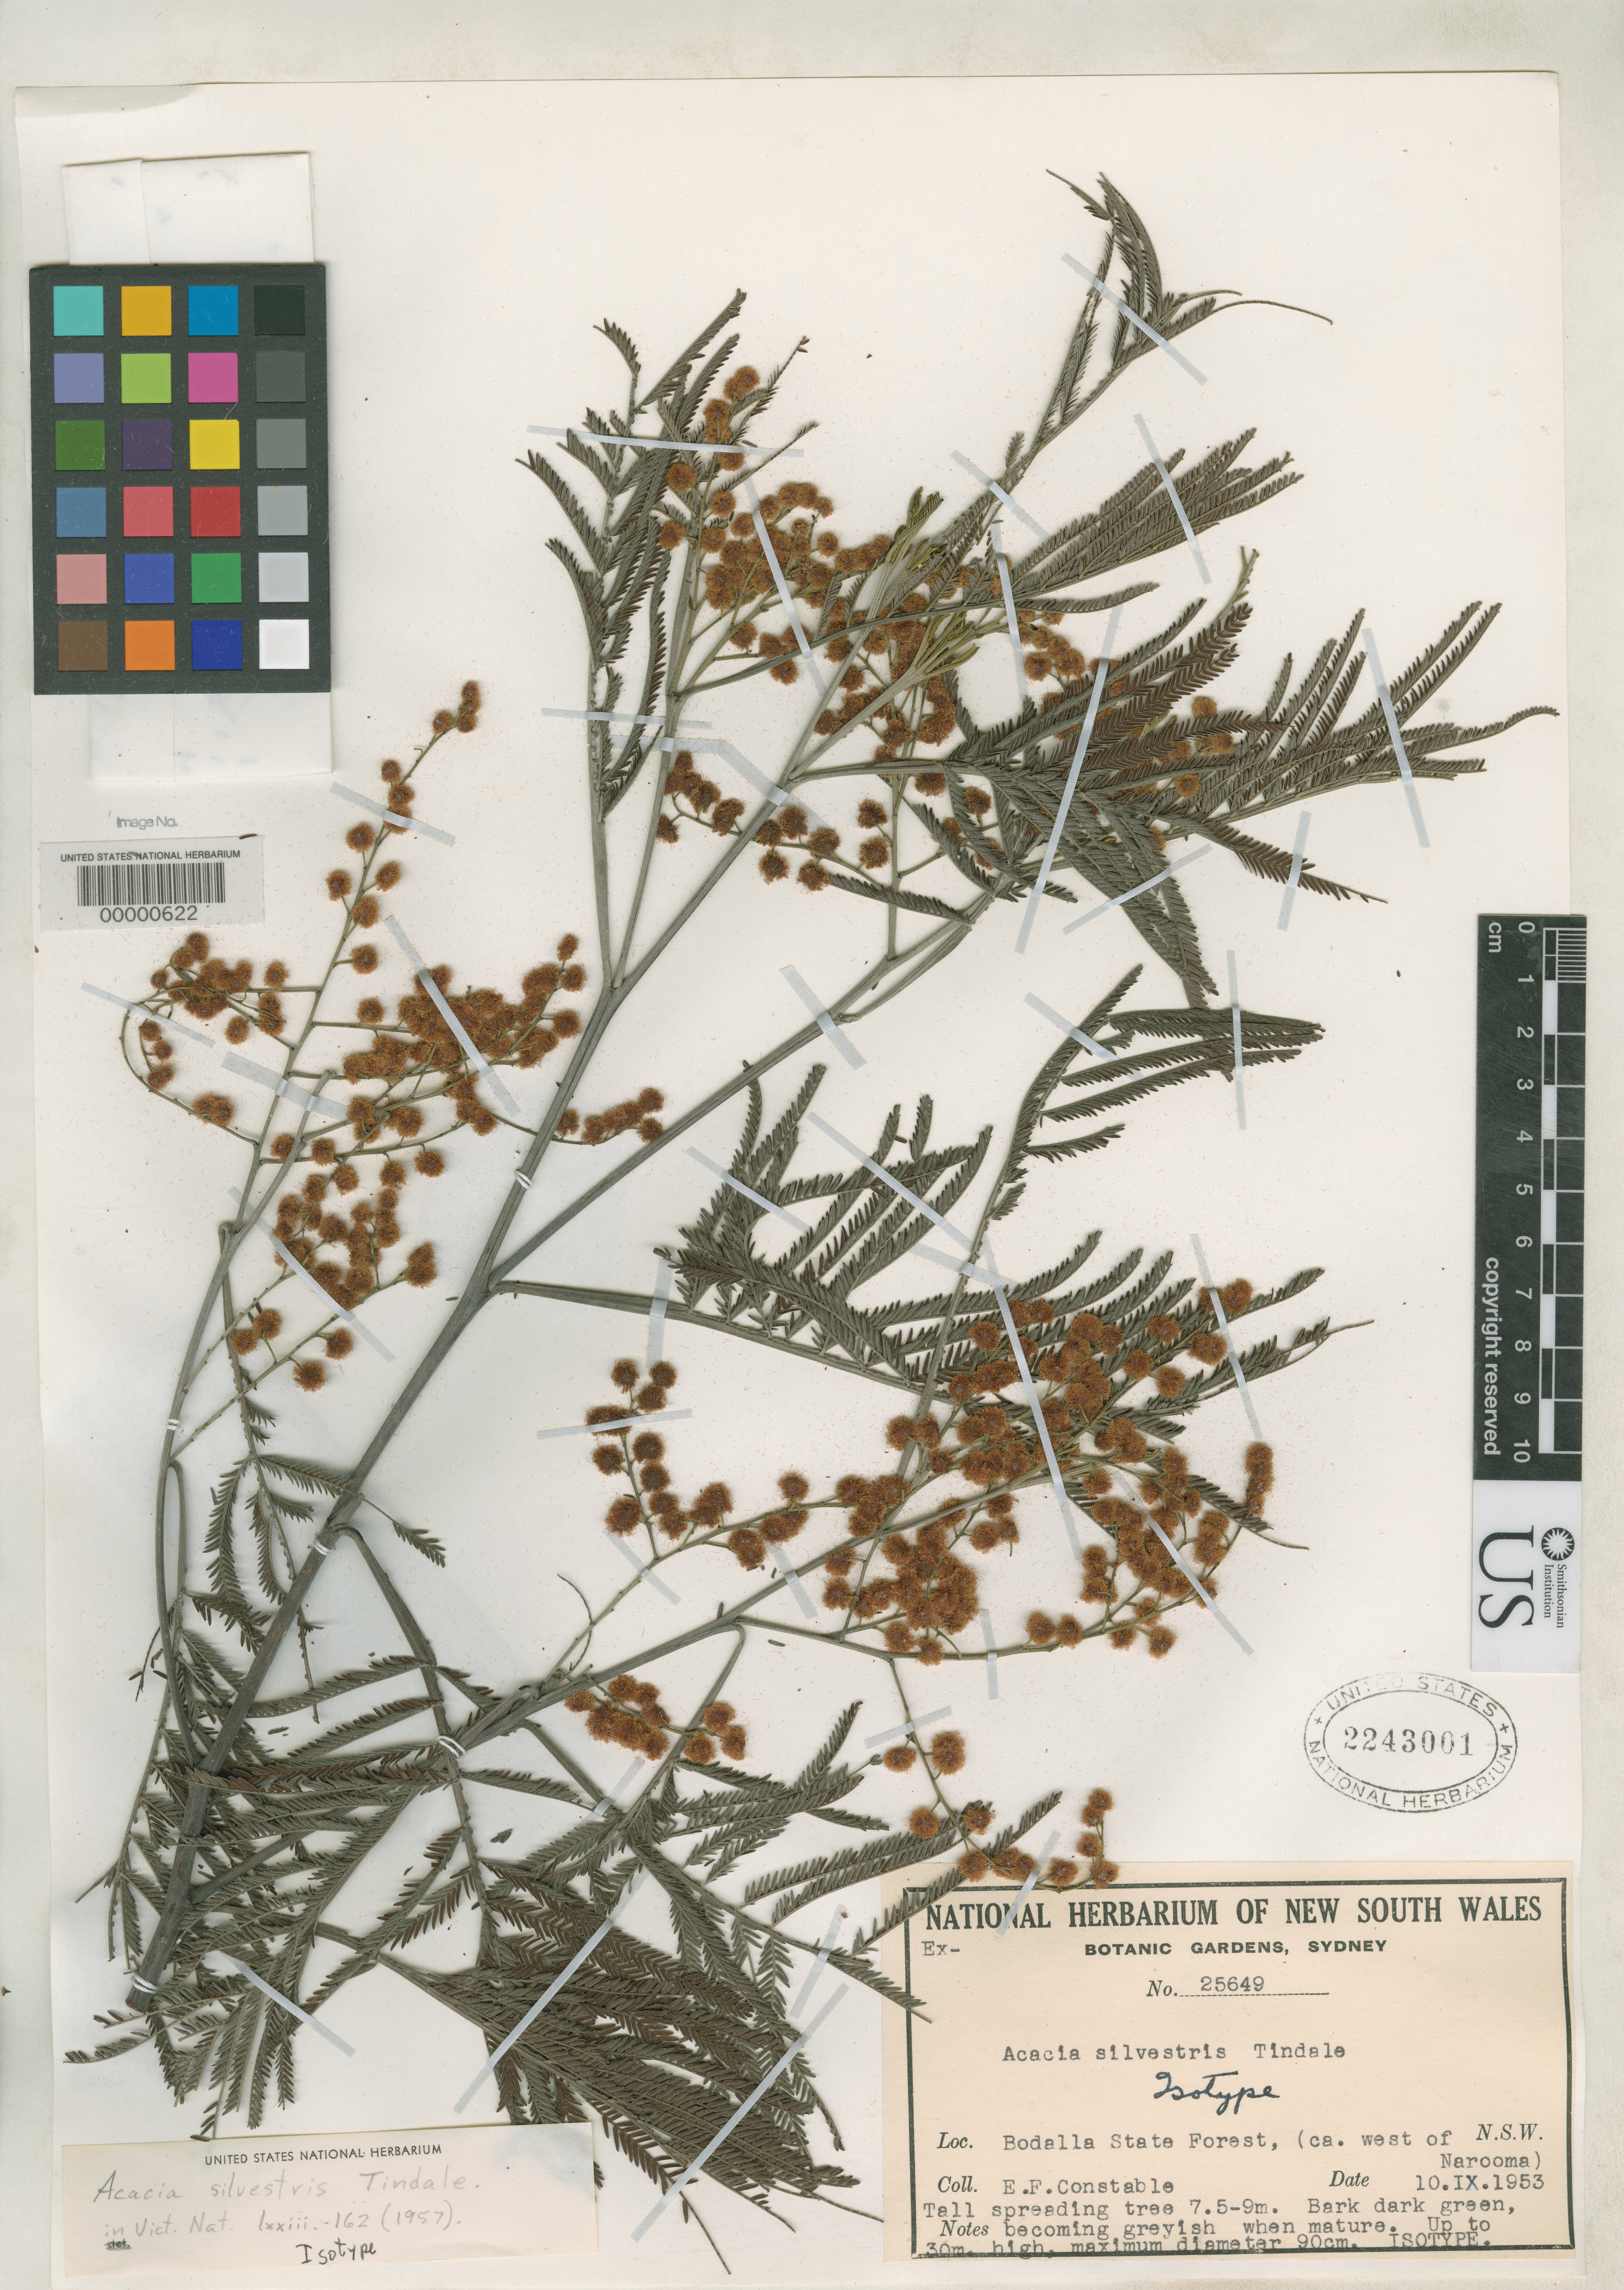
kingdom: Plantae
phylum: Tracheophyta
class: Magnoliopsida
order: Fabales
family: Fabaceae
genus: Acacia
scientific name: Acacia sylvestris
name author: Tindale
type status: Isotype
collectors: E. F. Constable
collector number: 25649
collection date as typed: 10 Sep 1953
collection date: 1953-09-10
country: Australia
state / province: New South Wales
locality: Bodalla State Forest, Narooma.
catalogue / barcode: US 2243001